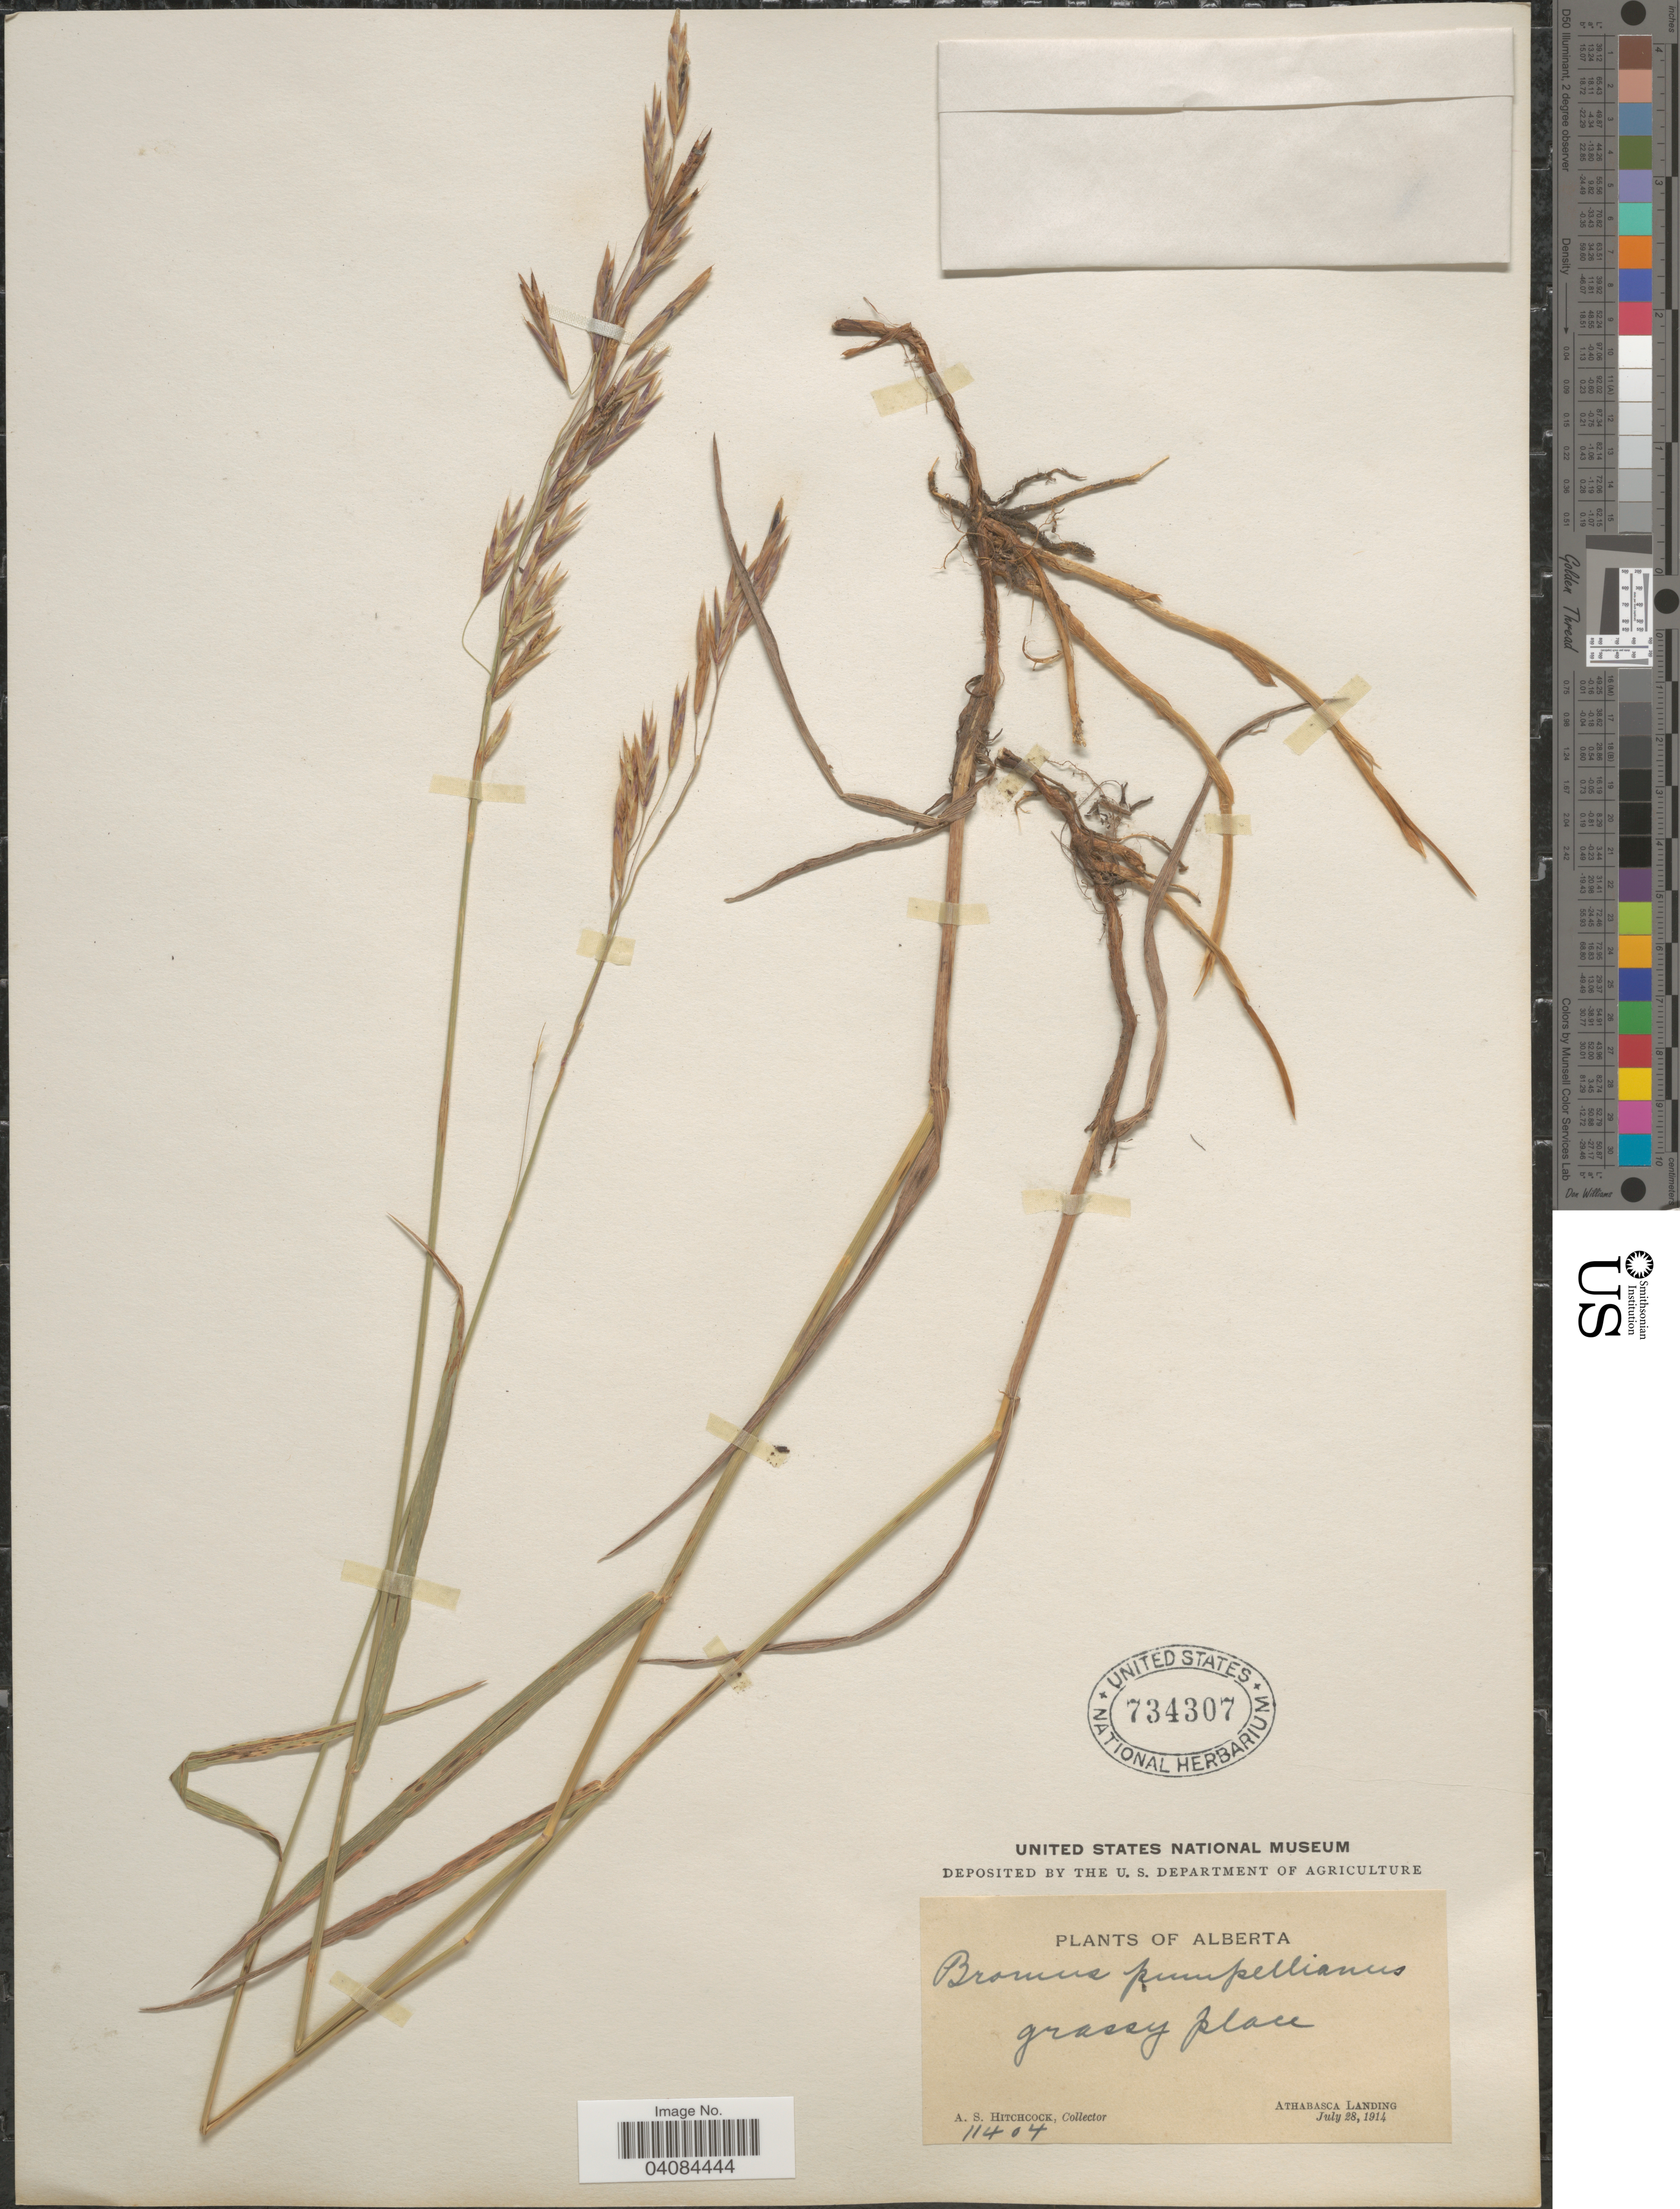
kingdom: Plantae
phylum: Tracheophyta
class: Liliopsida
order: Poales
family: Poaceae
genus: Bromus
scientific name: Bromus pumpellianus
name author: Scribn.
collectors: A. S. Hitchcock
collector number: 11404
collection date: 1914-07-28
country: Canada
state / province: Alberta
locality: Athabasca Landing.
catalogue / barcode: US 734307